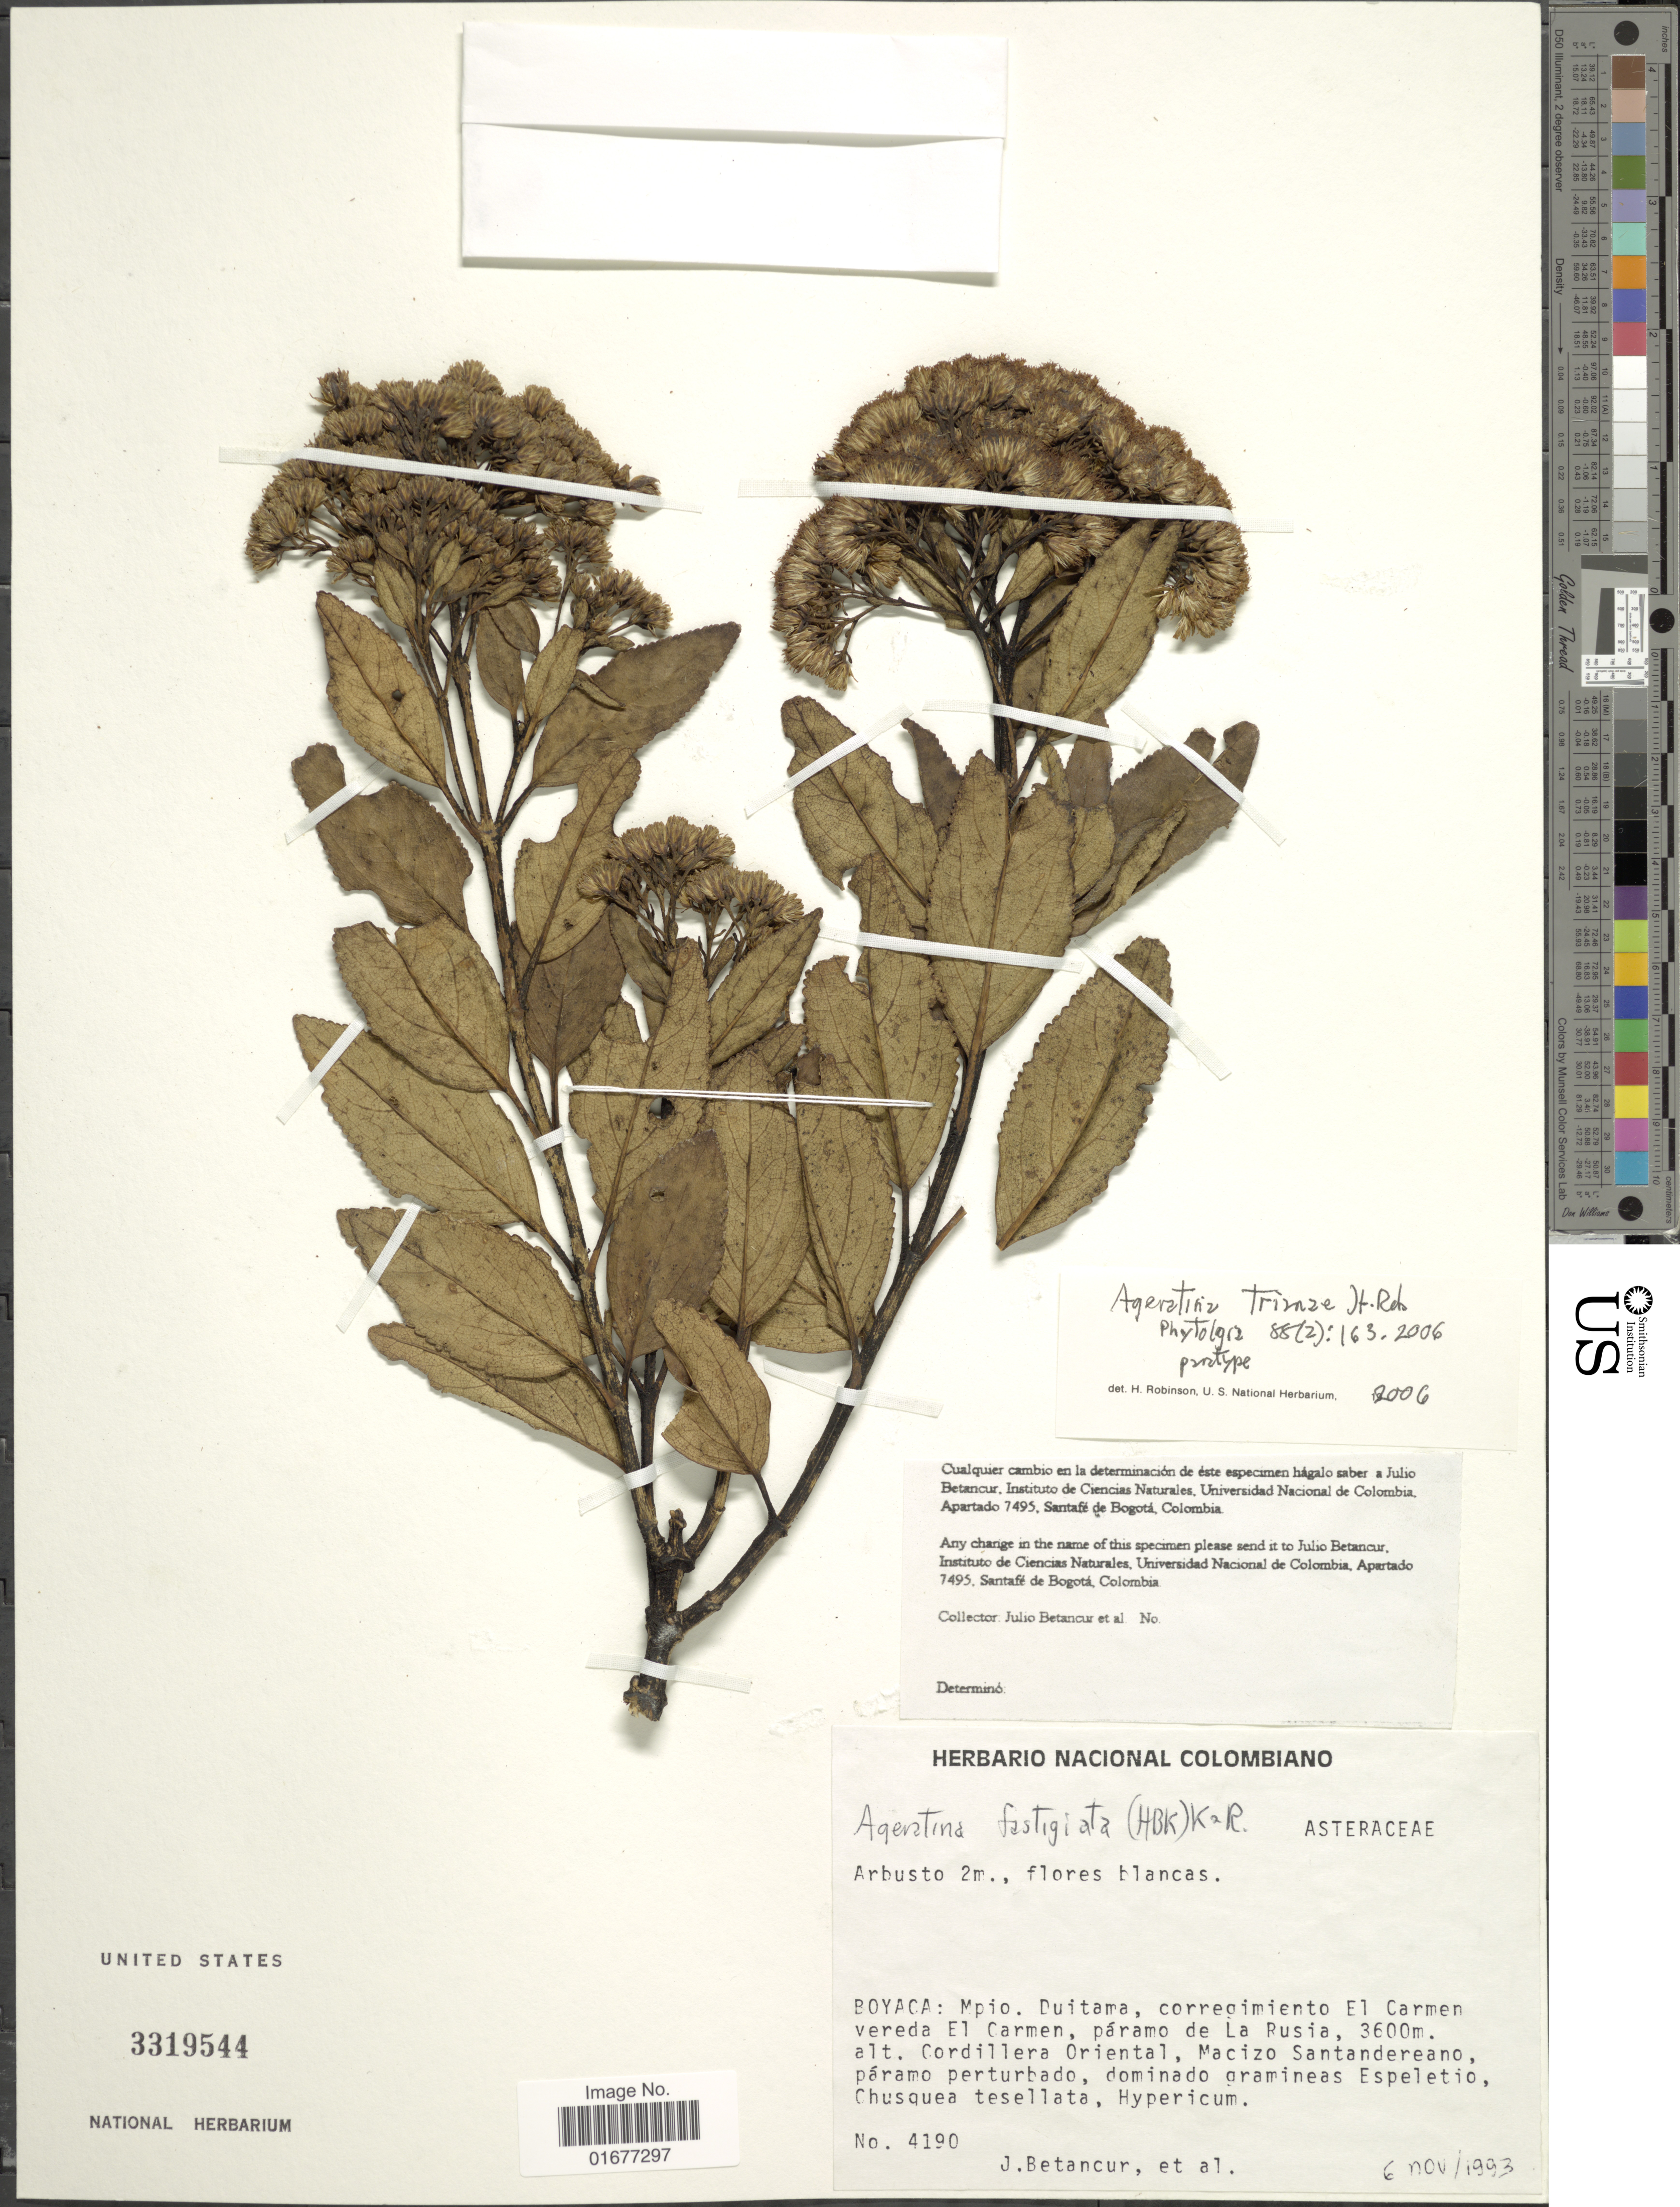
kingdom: Plantae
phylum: Tracheophyta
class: Magnoliopsida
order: Asterales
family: Asteraceae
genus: Ageratina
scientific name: Ageratina fastigiata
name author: (Kunth) R.M. King & H. Rob.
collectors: J. Betancur & et al.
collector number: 4190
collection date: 1993-11-06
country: Colombia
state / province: Boyacá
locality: Boyaca: Mpio. Duitama, corregimiento El Carmen vereda El Carmen, paramo de La Rusia, Cordillera Oriental, Macizo Santandereano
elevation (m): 3600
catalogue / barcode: US 3319544